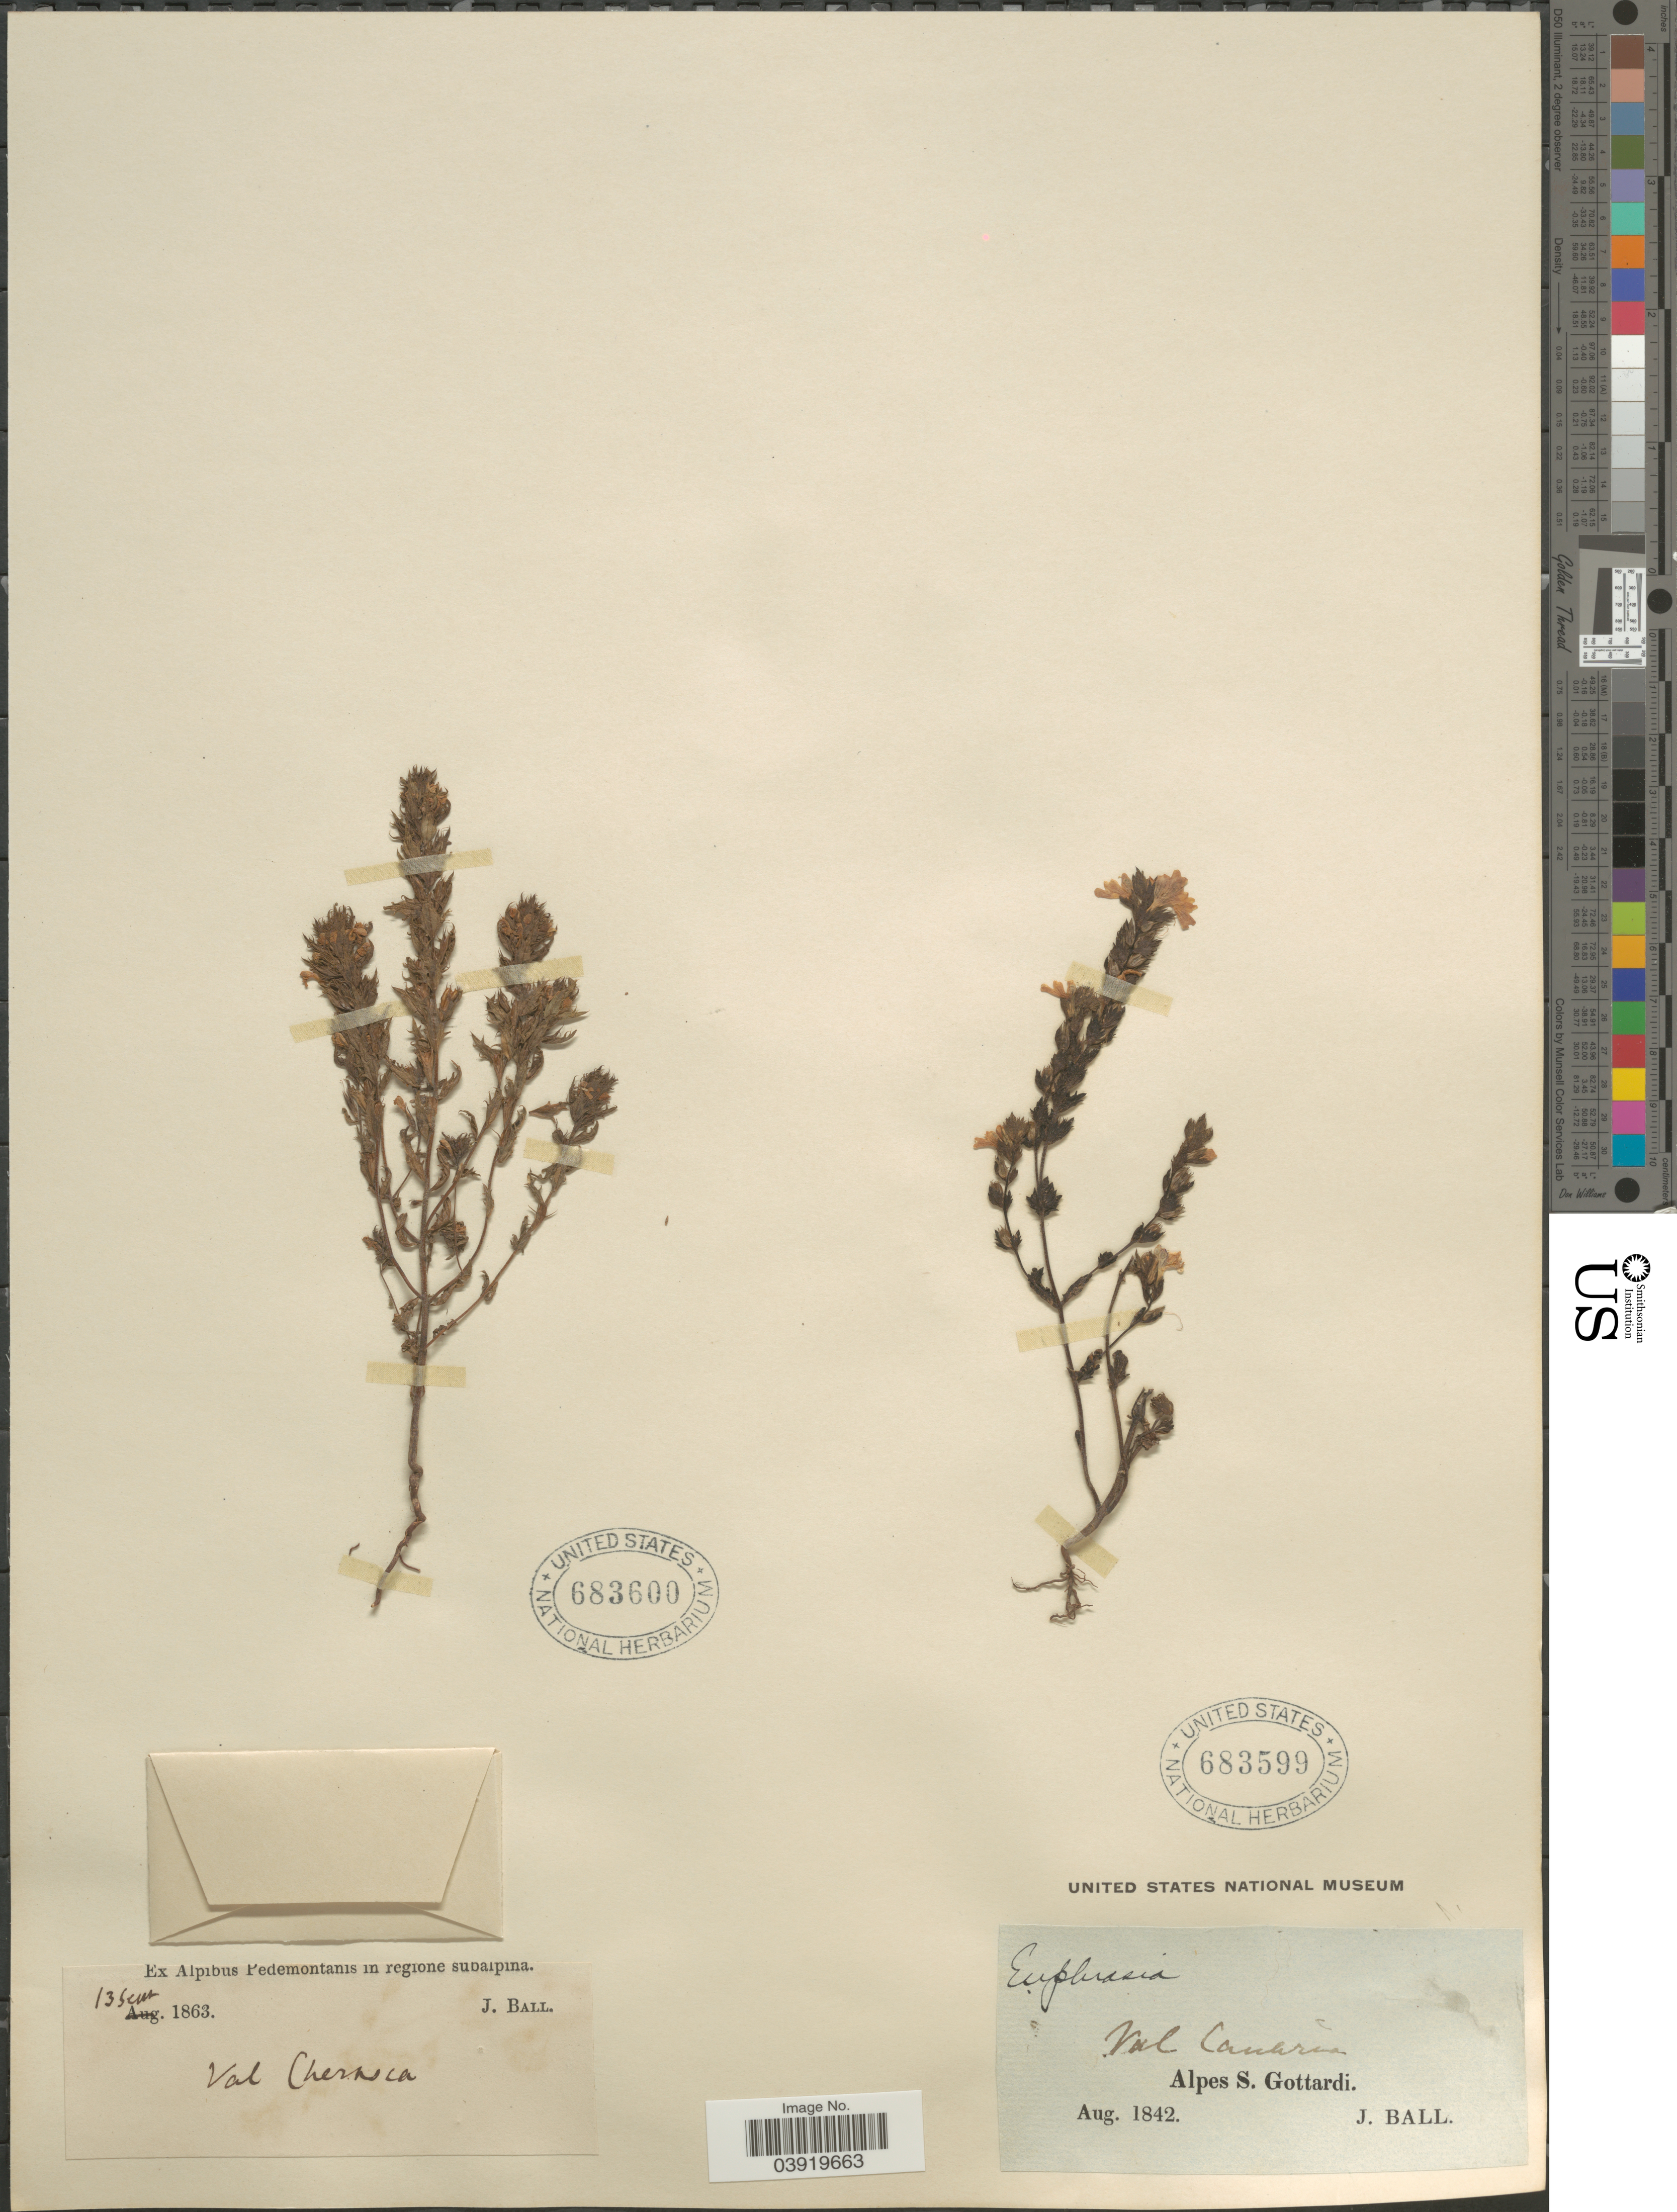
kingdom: Plantae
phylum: Tracheophyta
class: Magnoliopsida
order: Lamiales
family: Orobanchaceae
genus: Euphrasia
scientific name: Euphrasia sp.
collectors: J. Ball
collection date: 1863-09-13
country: Italy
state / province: Piedmont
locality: Ex Alpibus Pedemontanis in regione subalpina. Val Chernoca.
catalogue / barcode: US 683600-2